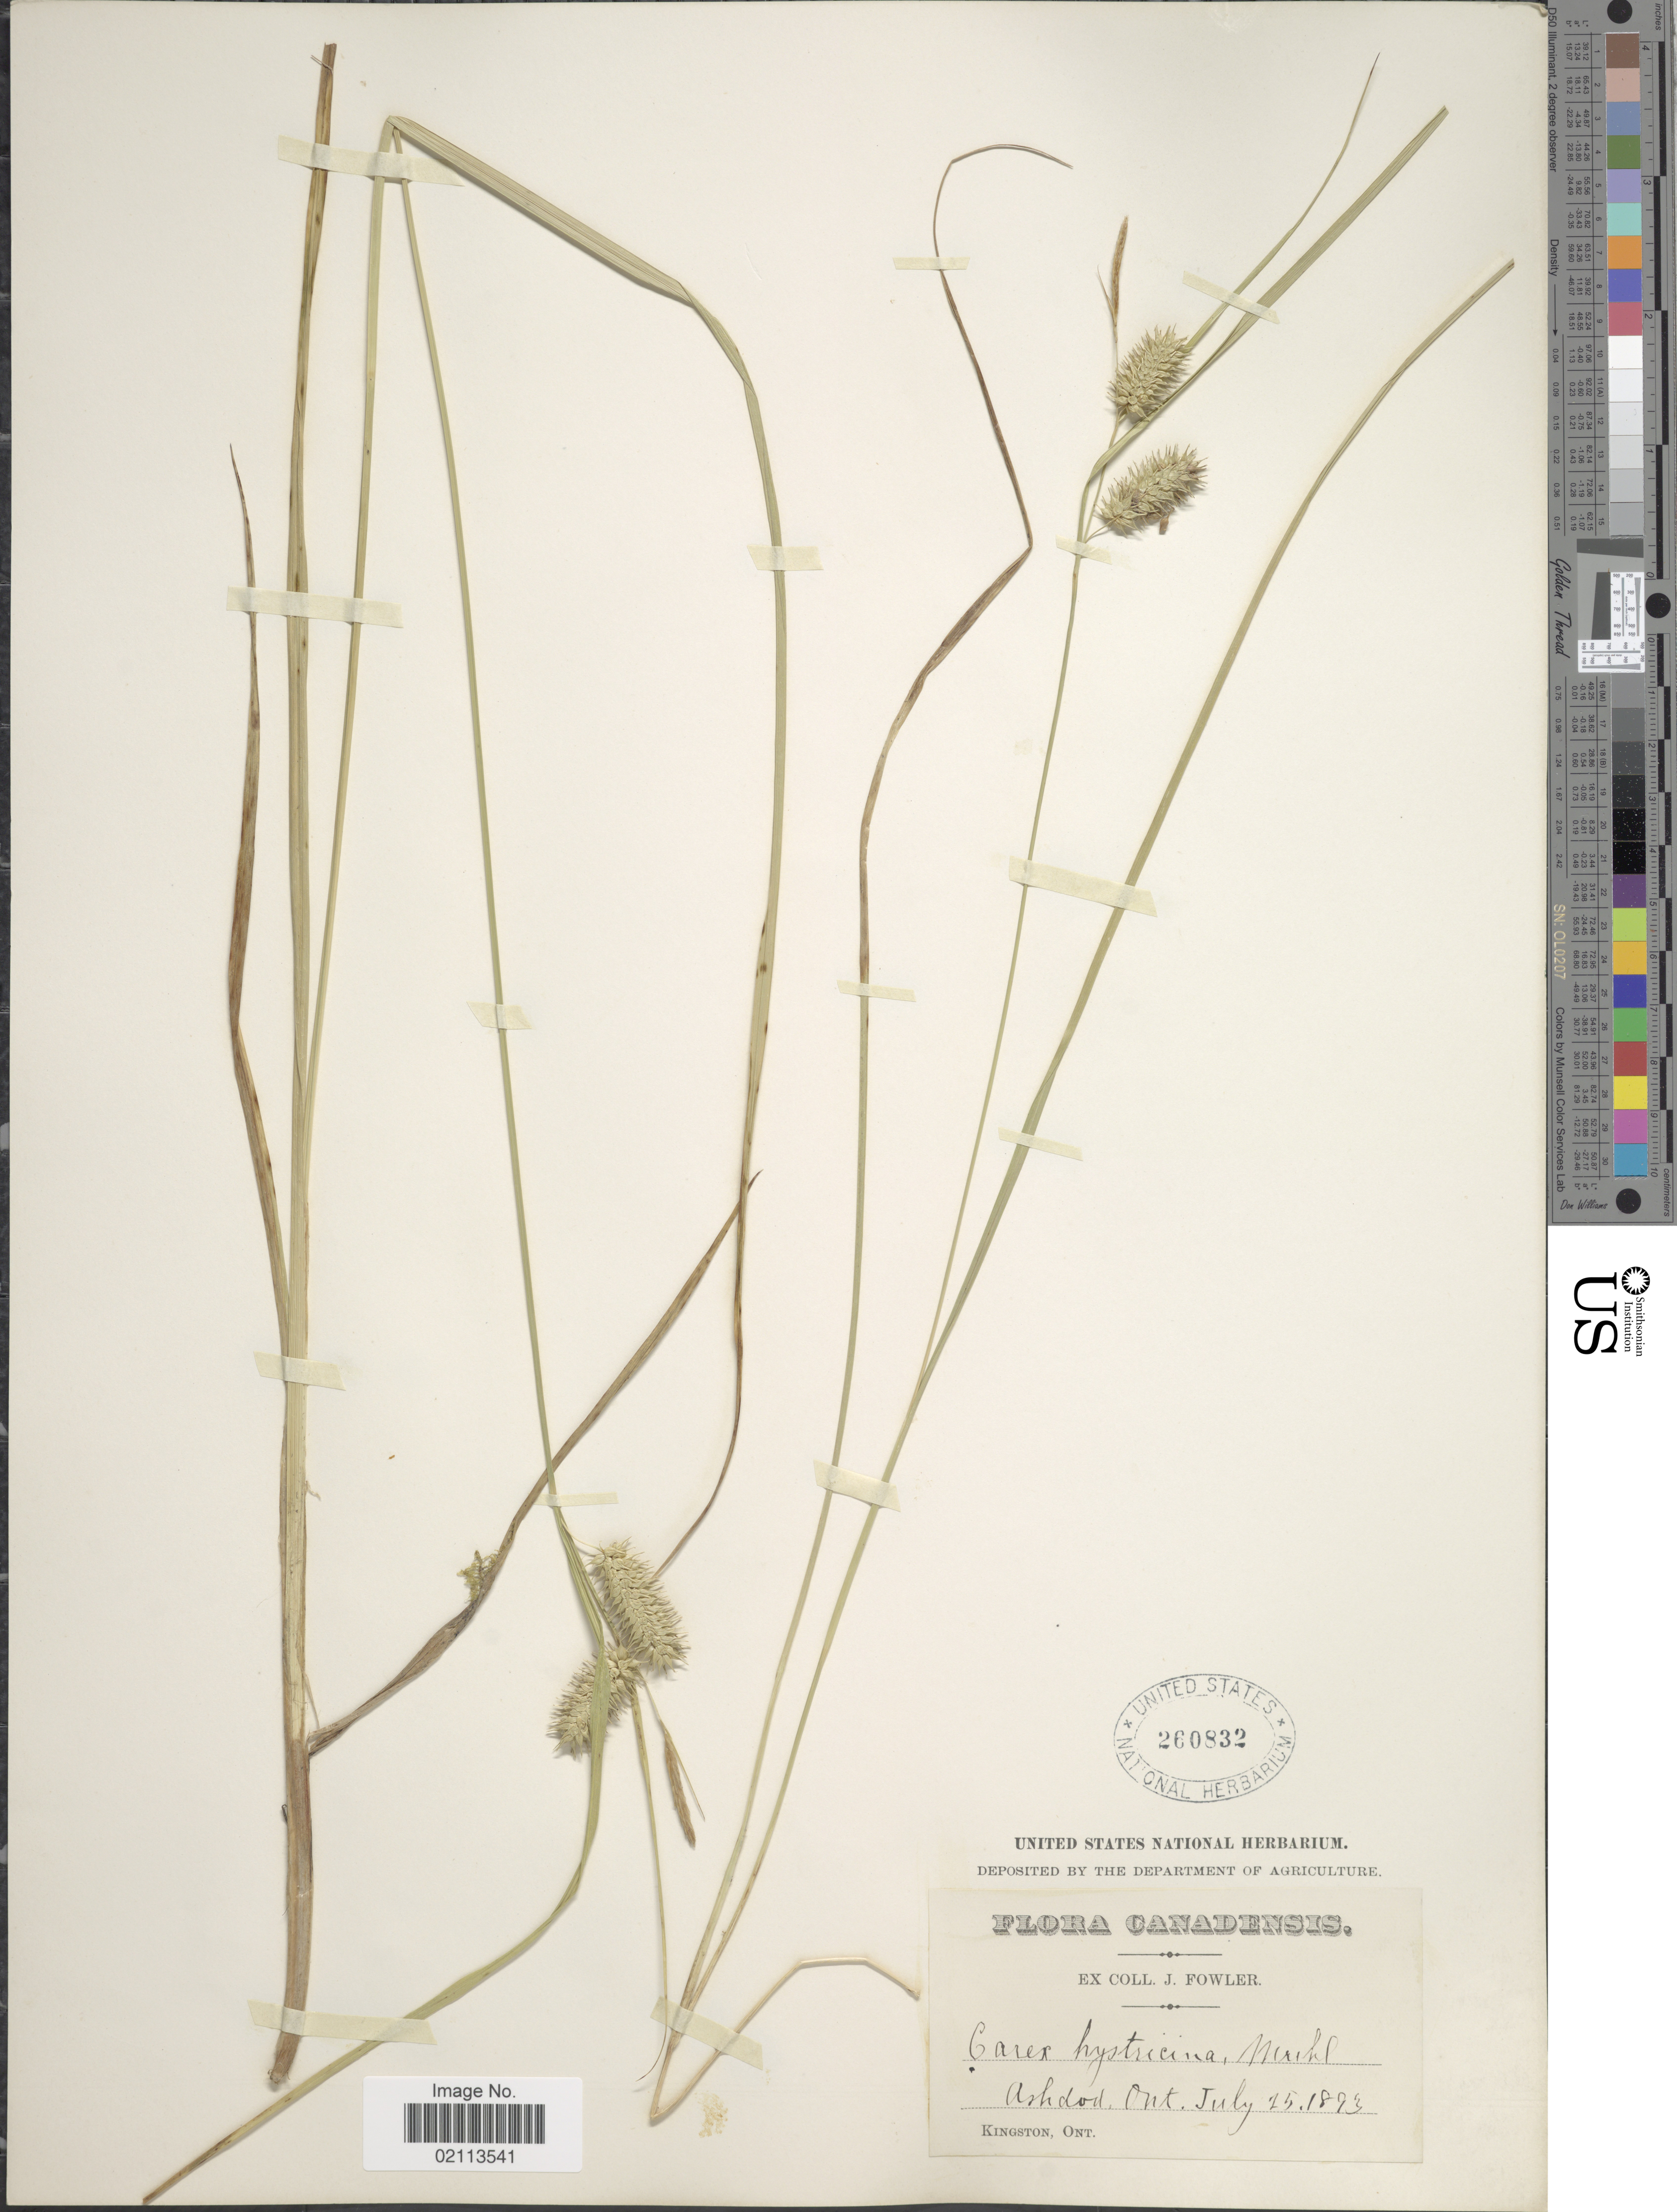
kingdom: Plantae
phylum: Tracheophyta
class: Liliopsida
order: Poales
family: Cyperaceae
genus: Carex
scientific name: Carex hystericina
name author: Muhl. ex Willd.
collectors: J. P. Fowler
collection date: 1893-07-25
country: Canada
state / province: Ontario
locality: Ashdod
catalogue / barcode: US 260832